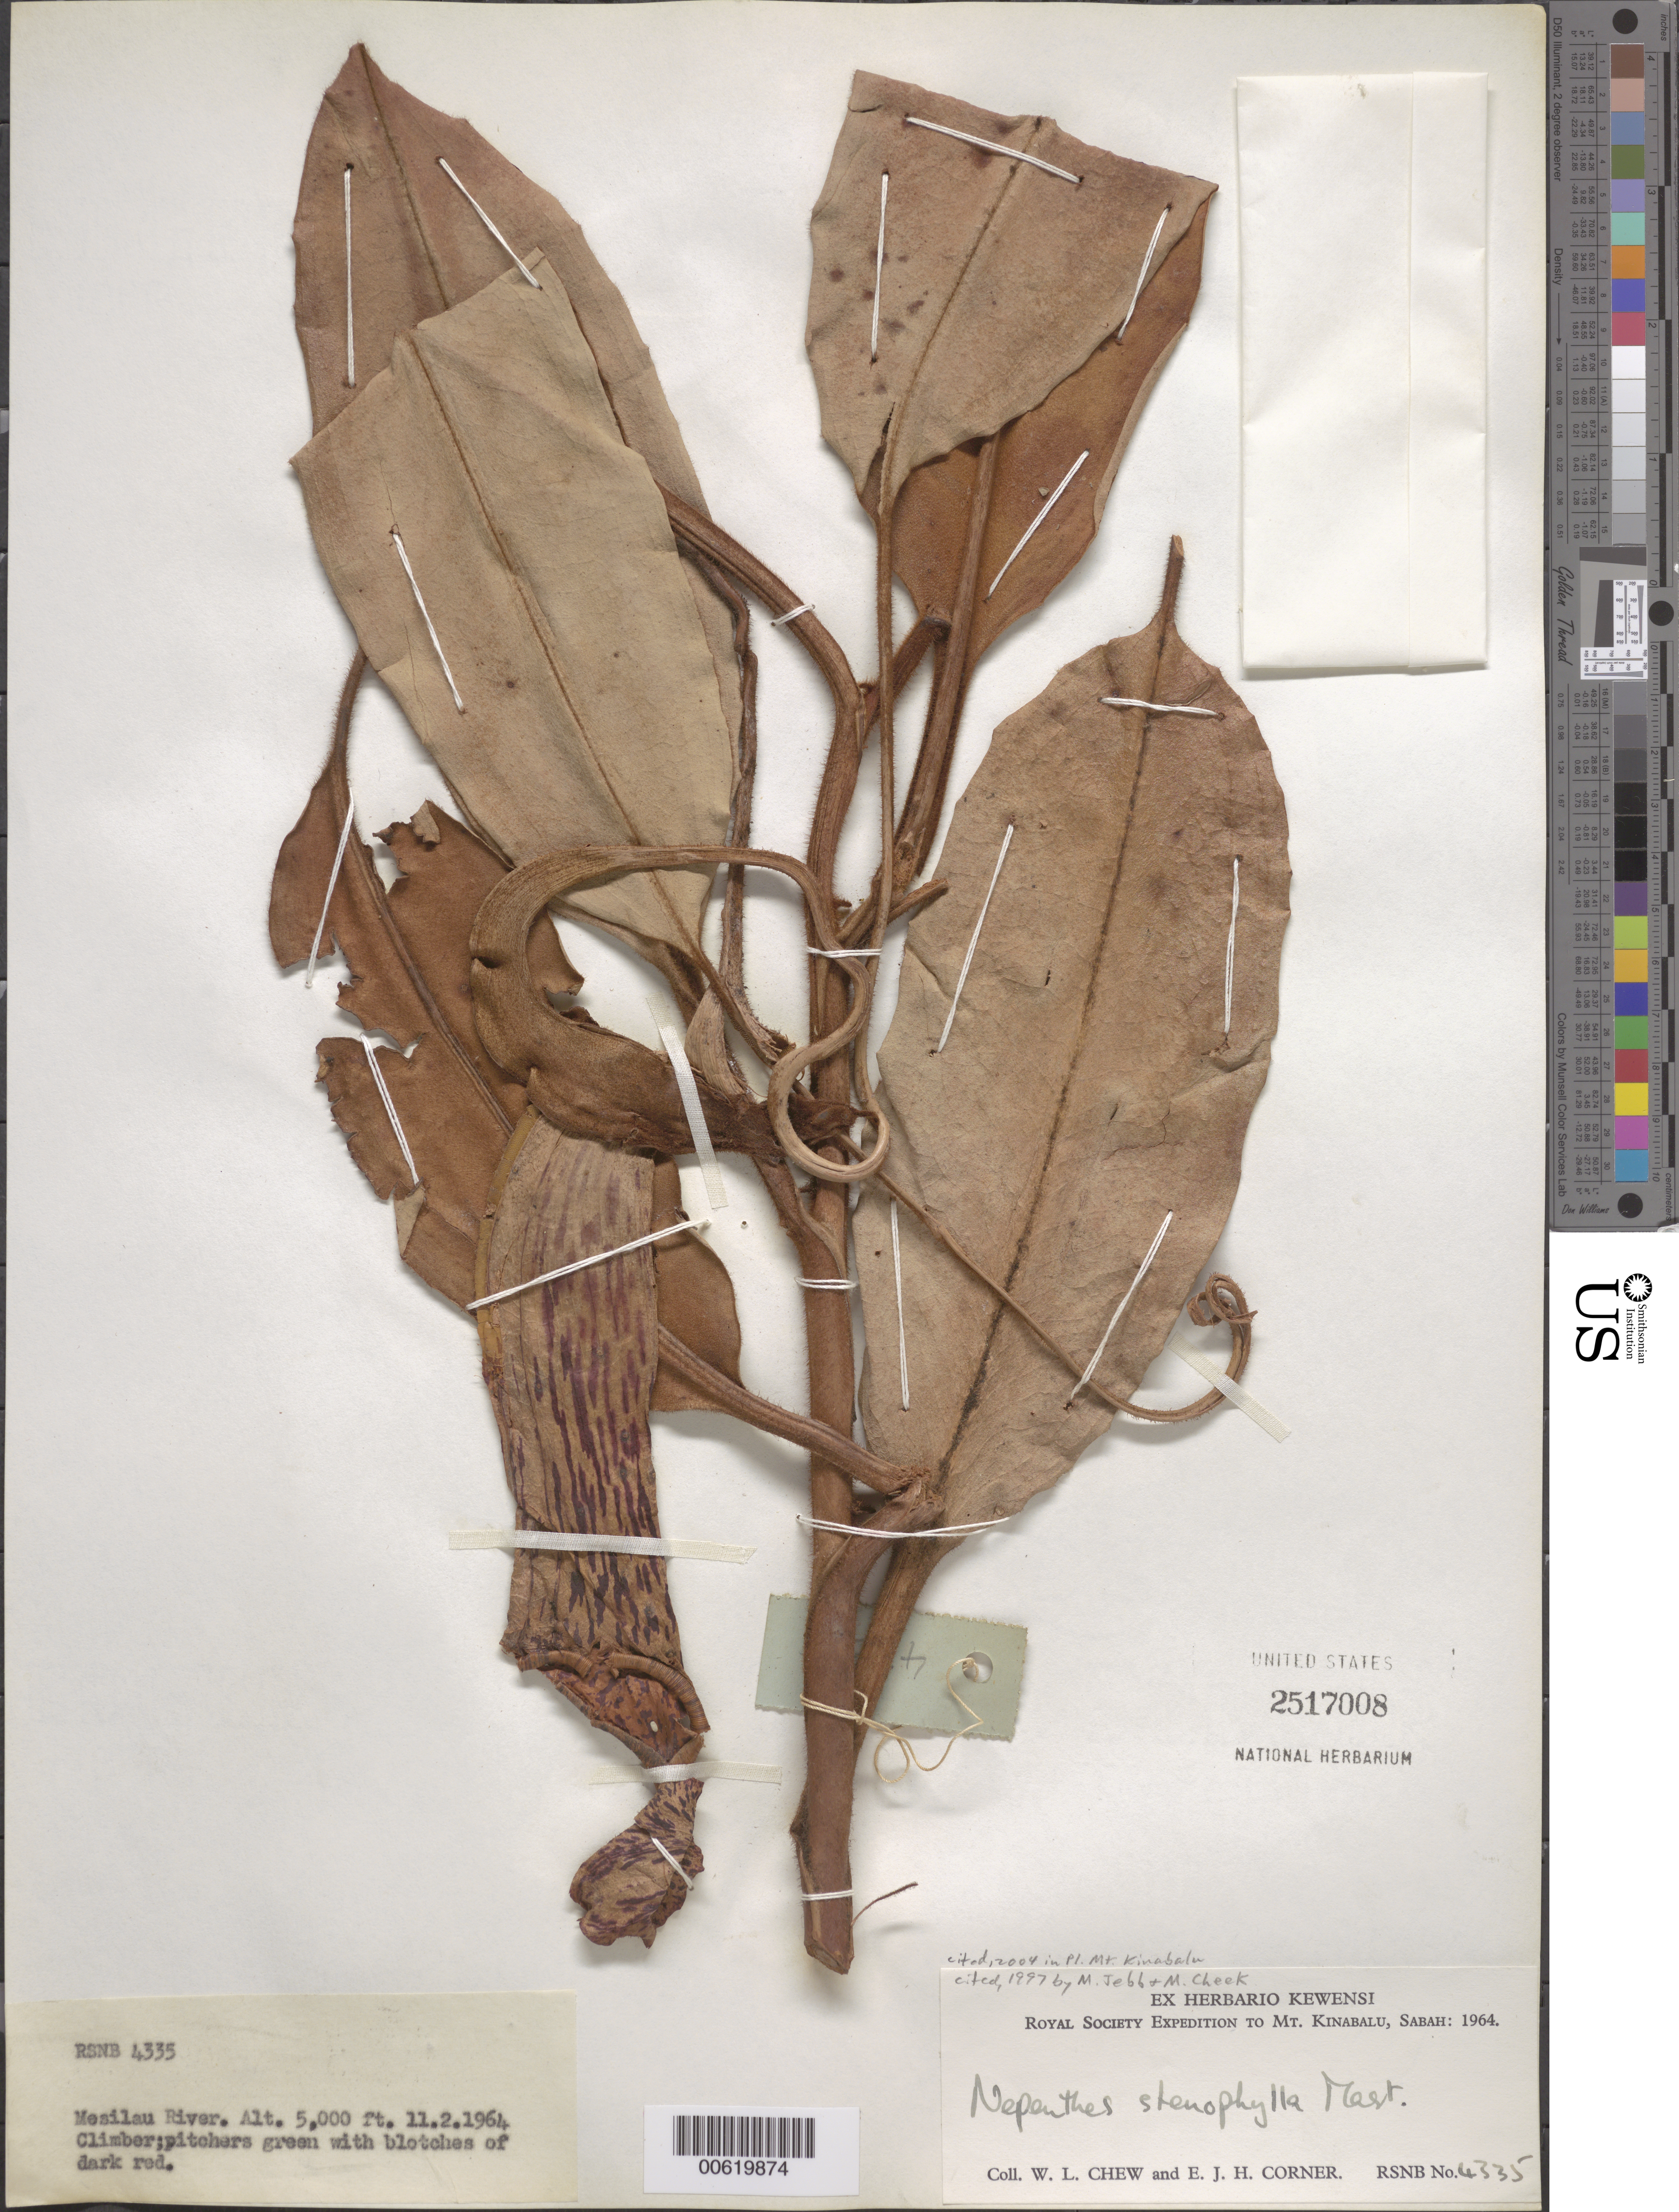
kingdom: Plantae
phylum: Tracheophyta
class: Magnoliopsida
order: Caryophyllales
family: Nepenthaceae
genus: Nepenthes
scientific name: Nepenthes stenophylla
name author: Mast.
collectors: W. Chew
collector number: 4335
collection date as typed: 11 Feb 1964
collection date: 1964-02-11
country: Malaysia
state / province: Sabah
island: Borneo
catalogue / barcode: US 2517008